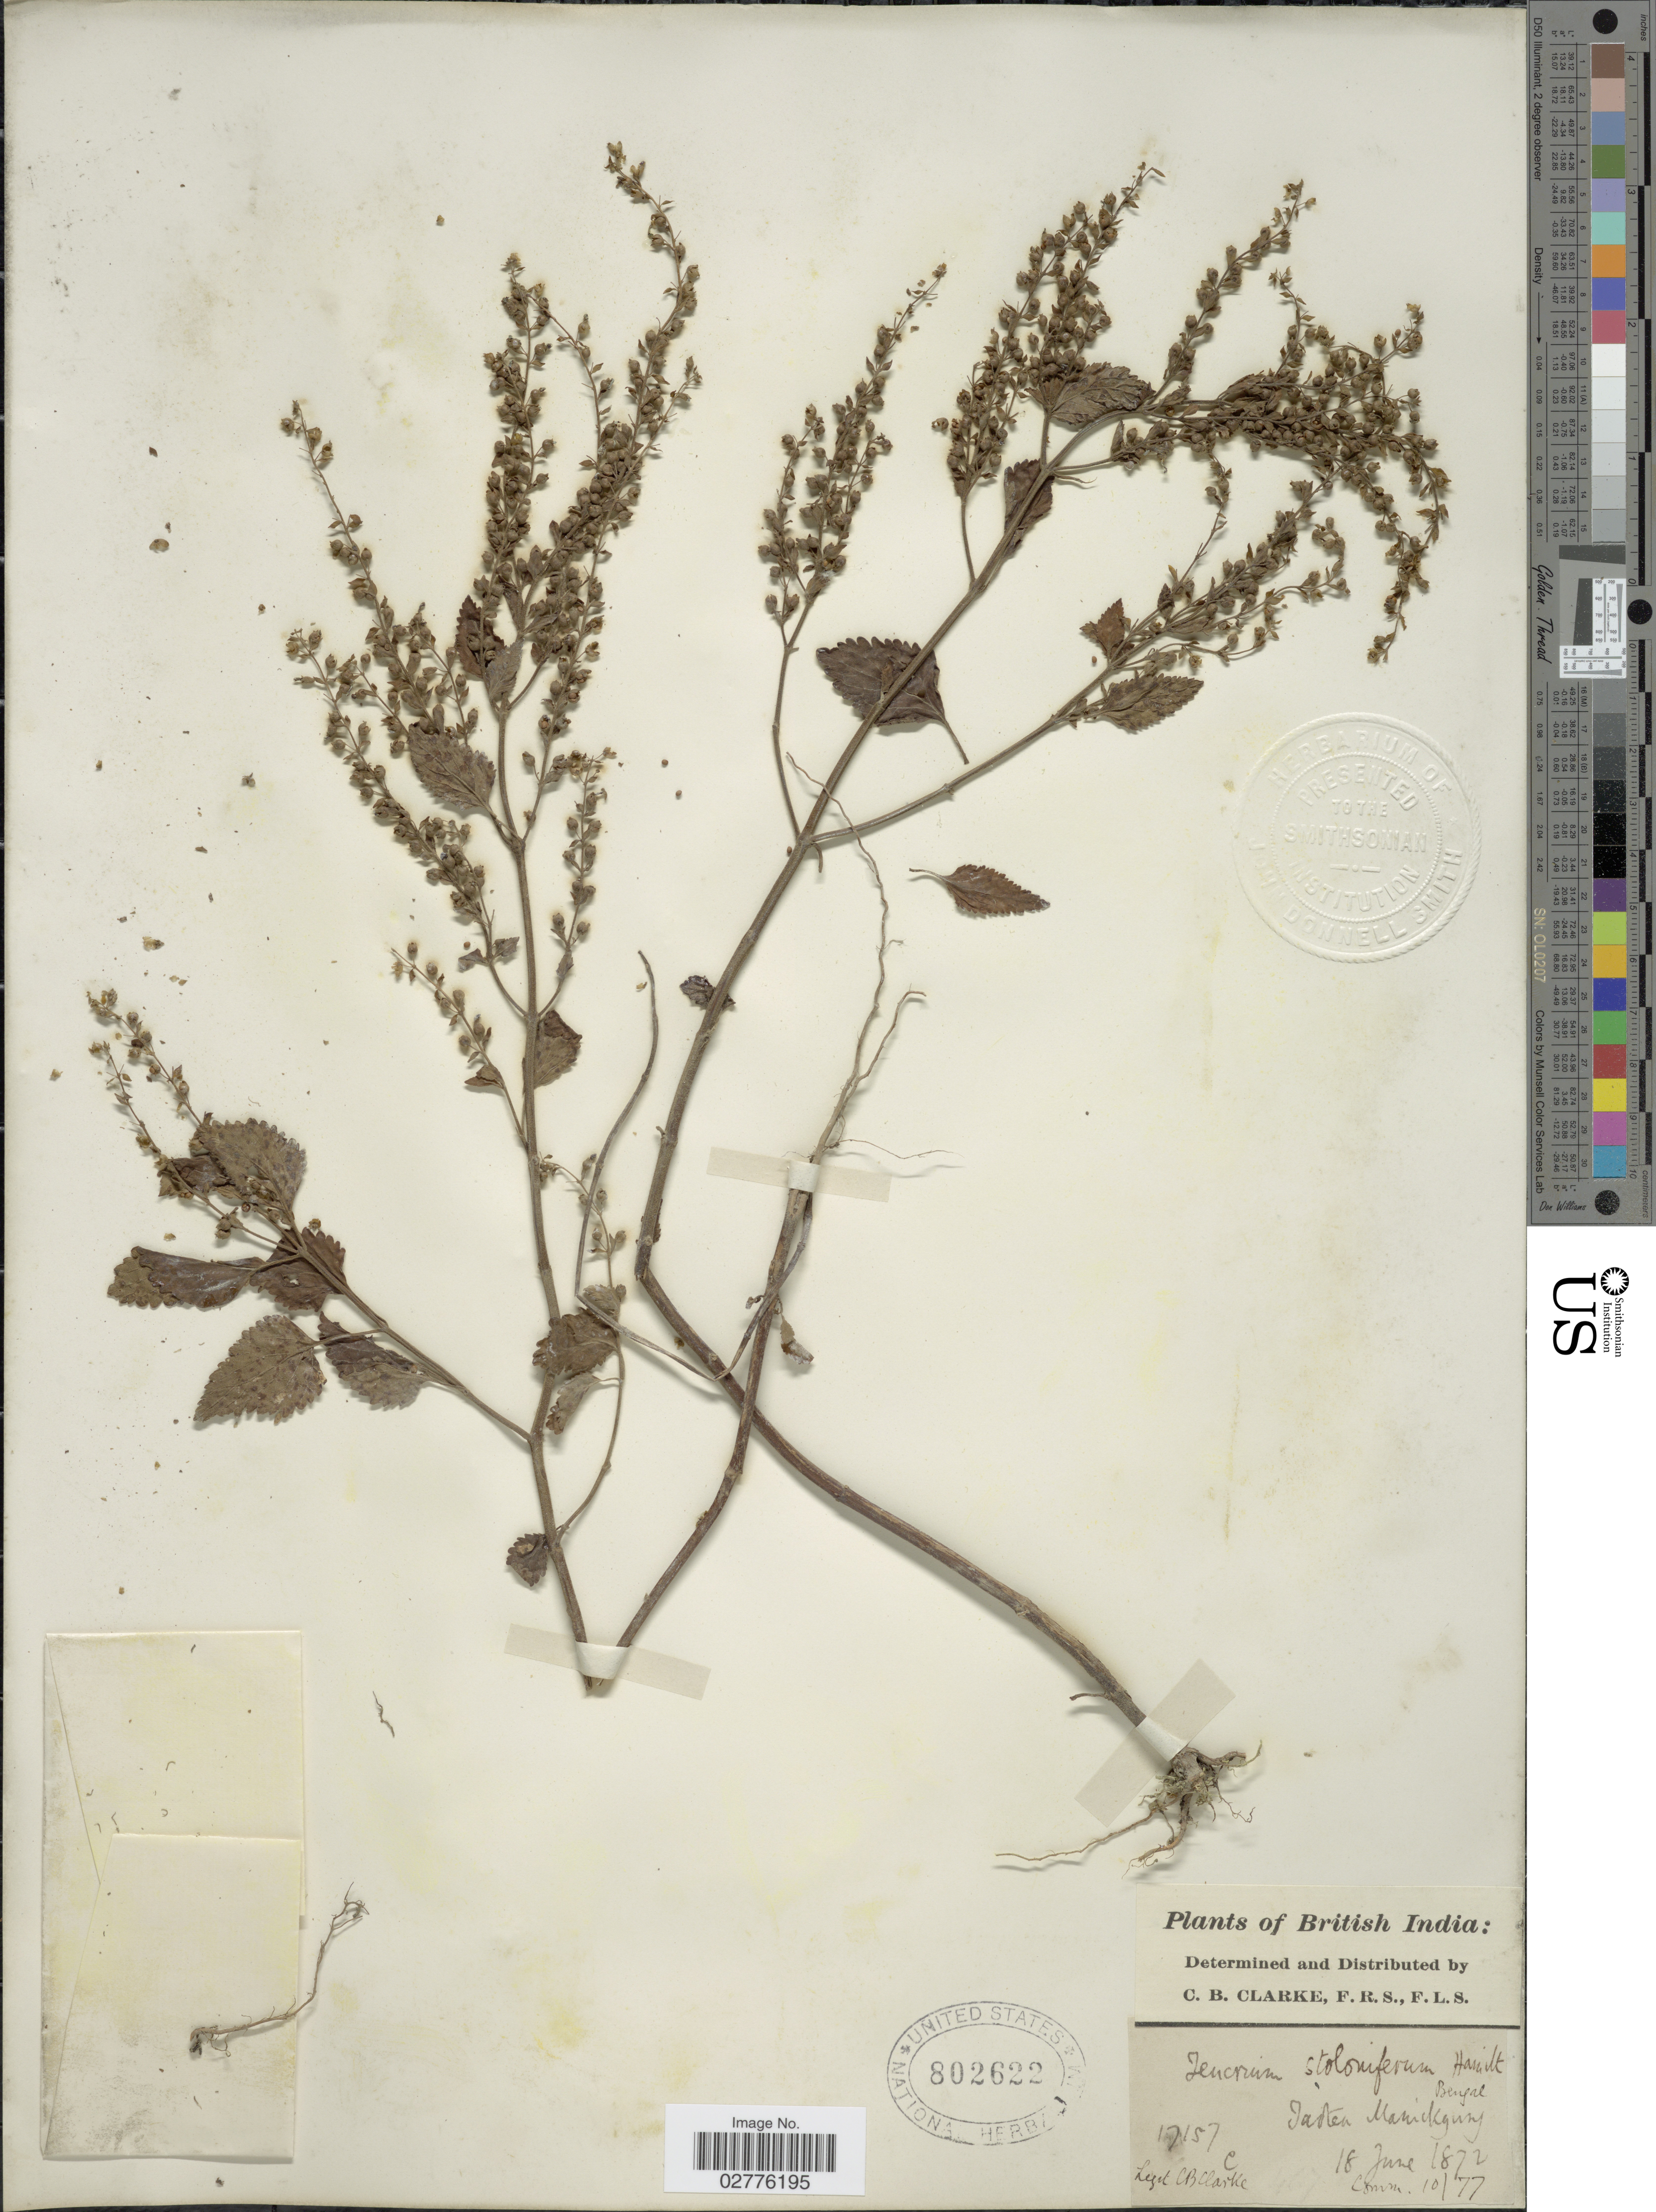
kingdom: Plantae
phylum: Tracheophyta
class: Magnoliopsida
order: Lamiales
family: Lamiaceae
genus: Teucrium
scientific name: Teucrium stoloniferum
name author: Ruiz & Pav.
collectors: C. B. Clarke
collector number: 17157C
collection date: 1872-06-18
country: India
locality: British India, Bengal, Jarten Manickguny [interpreted]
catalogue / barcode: US 802622